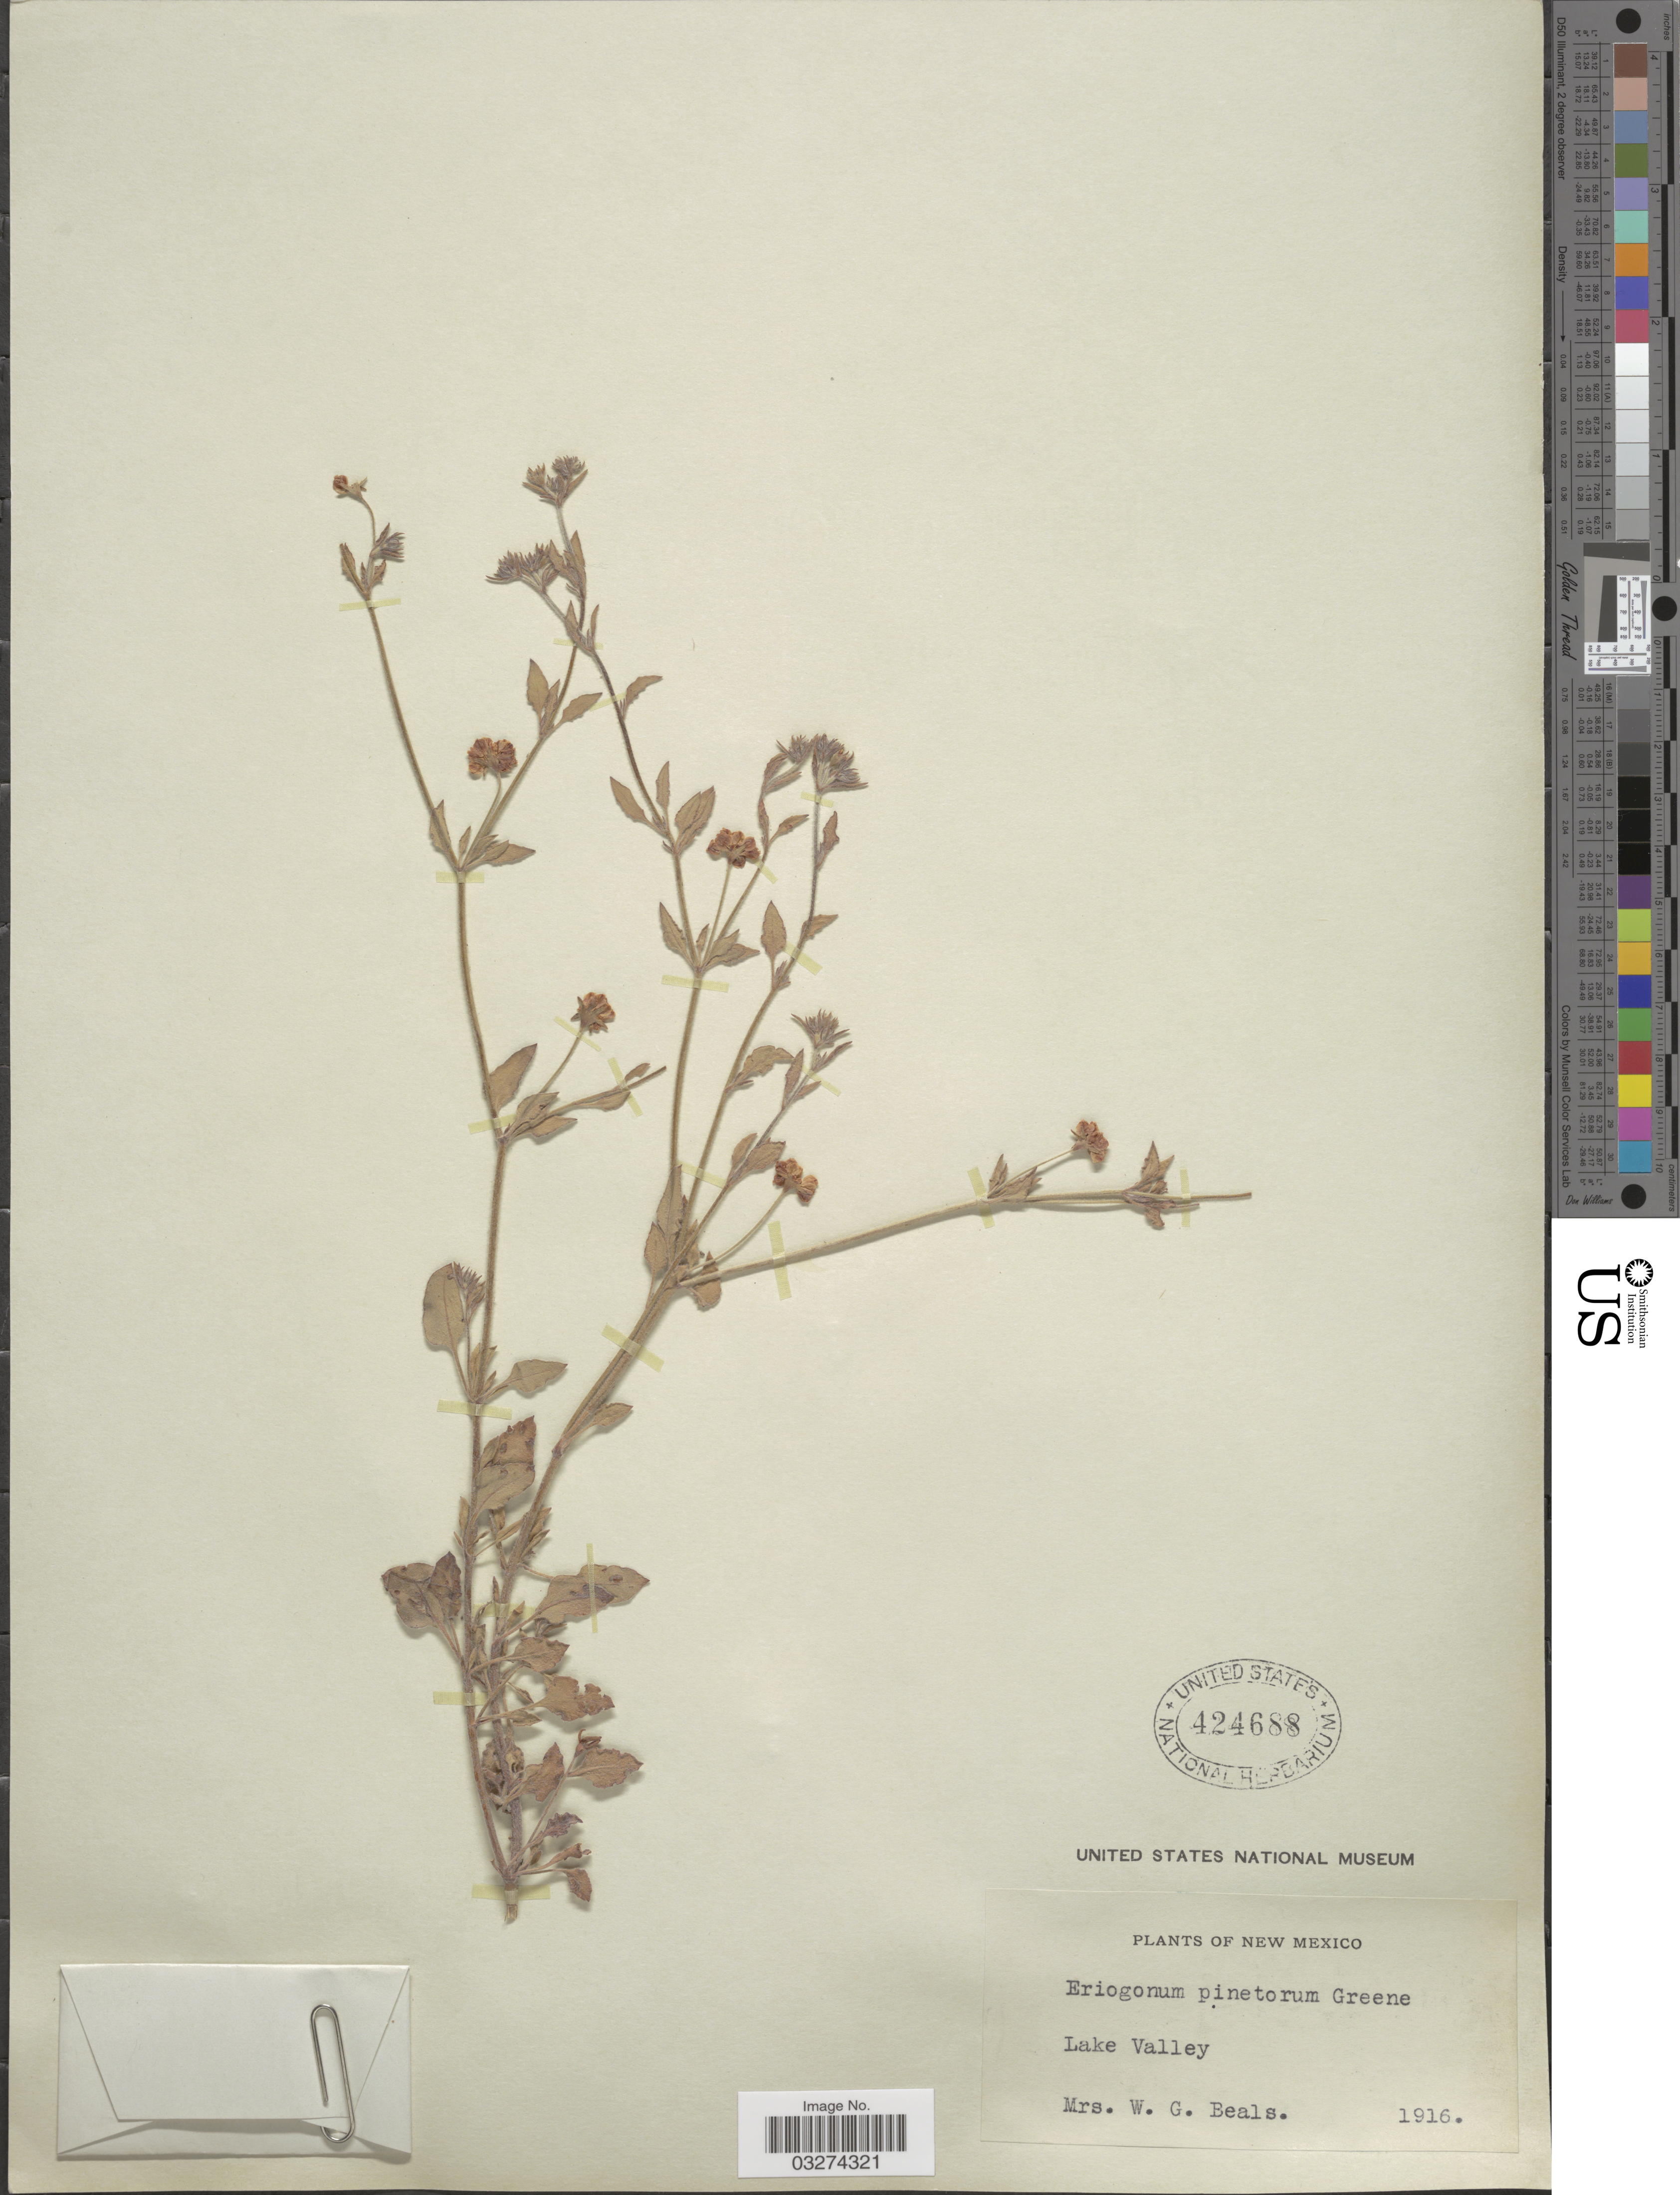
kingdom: Plantae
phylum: Tracheophyta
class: Magnoliopsida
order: Caryophyllales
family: Polygonaceae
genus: Eriogonum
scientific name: Eriogonum abertianum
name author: Torr.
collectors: Mrs. W. G. Beals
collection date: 1916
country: United States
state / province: New Mexico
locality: Lake Valley.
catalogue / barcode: US 424688